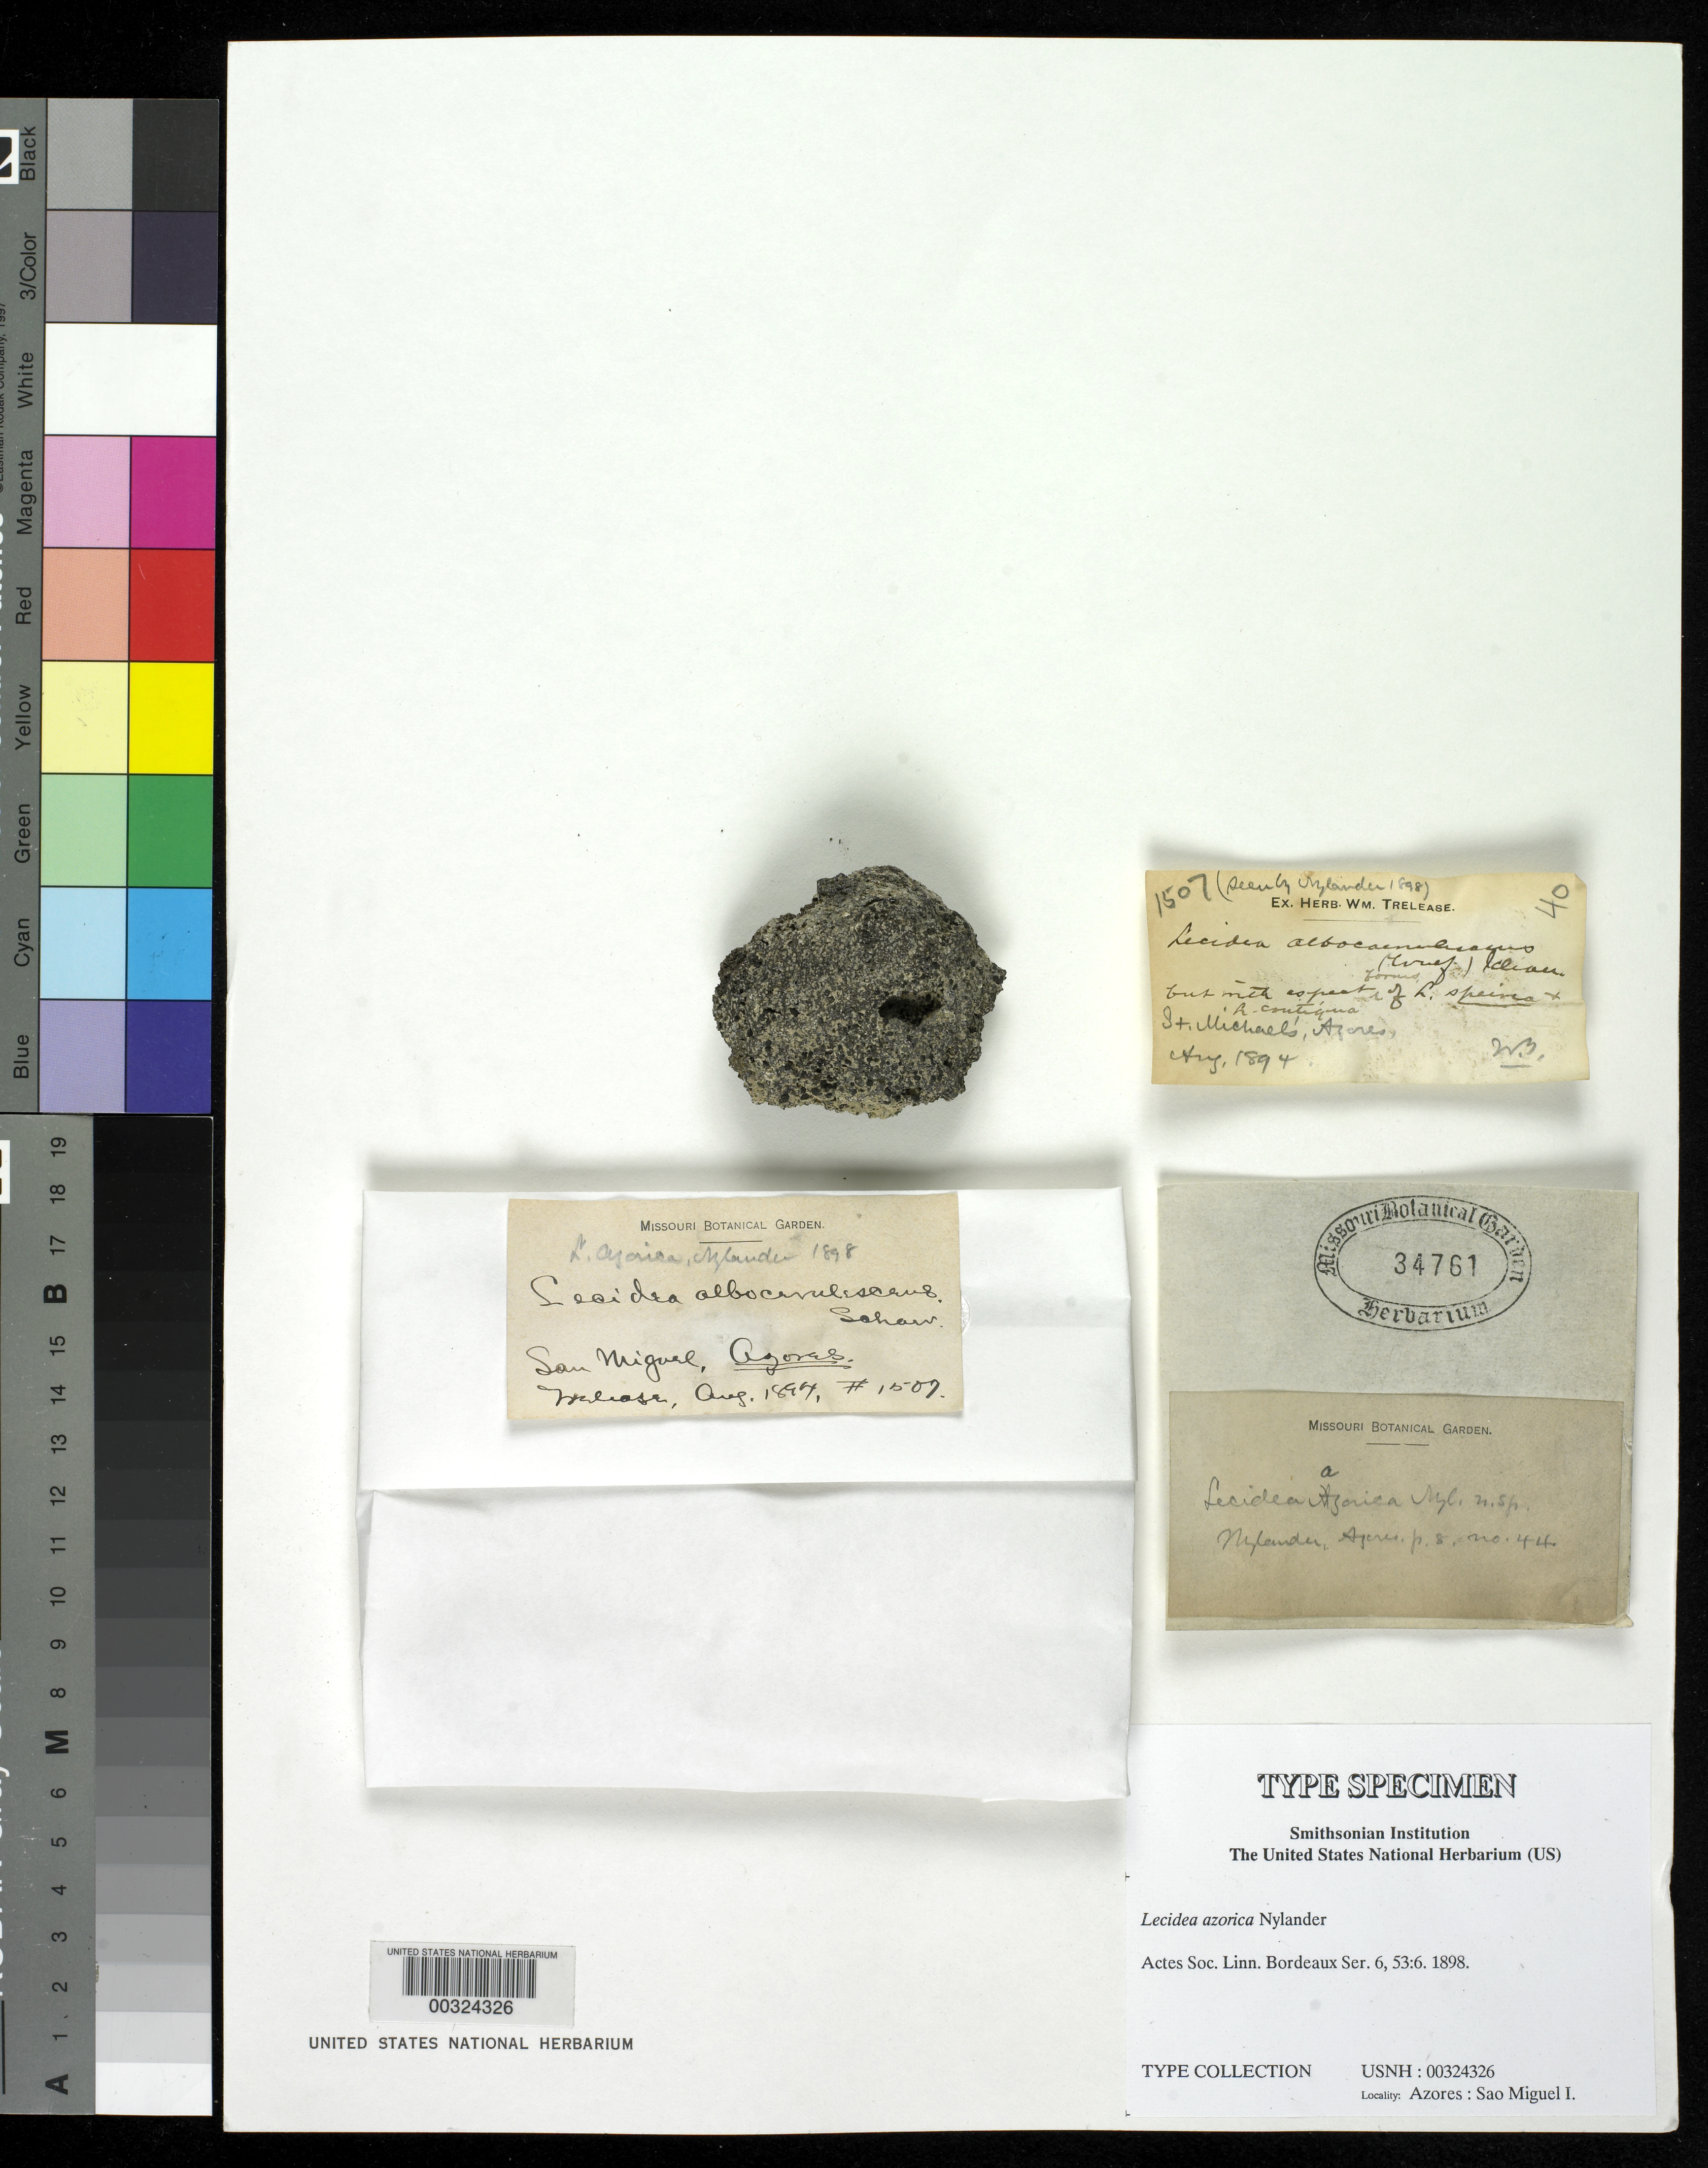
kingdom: Fungi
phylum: Ascomycota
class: Lecanoromycetes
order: Lecideales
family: Lecideaceae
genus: Lecidea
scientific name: Lecidea azorica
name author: Nyl.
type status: Type Collection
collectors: W. Trelease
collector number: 1507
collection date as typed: Aug 1897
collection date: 1897-08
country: Portugal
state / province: Azores (Aut. Reg.)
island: São Miguel Island